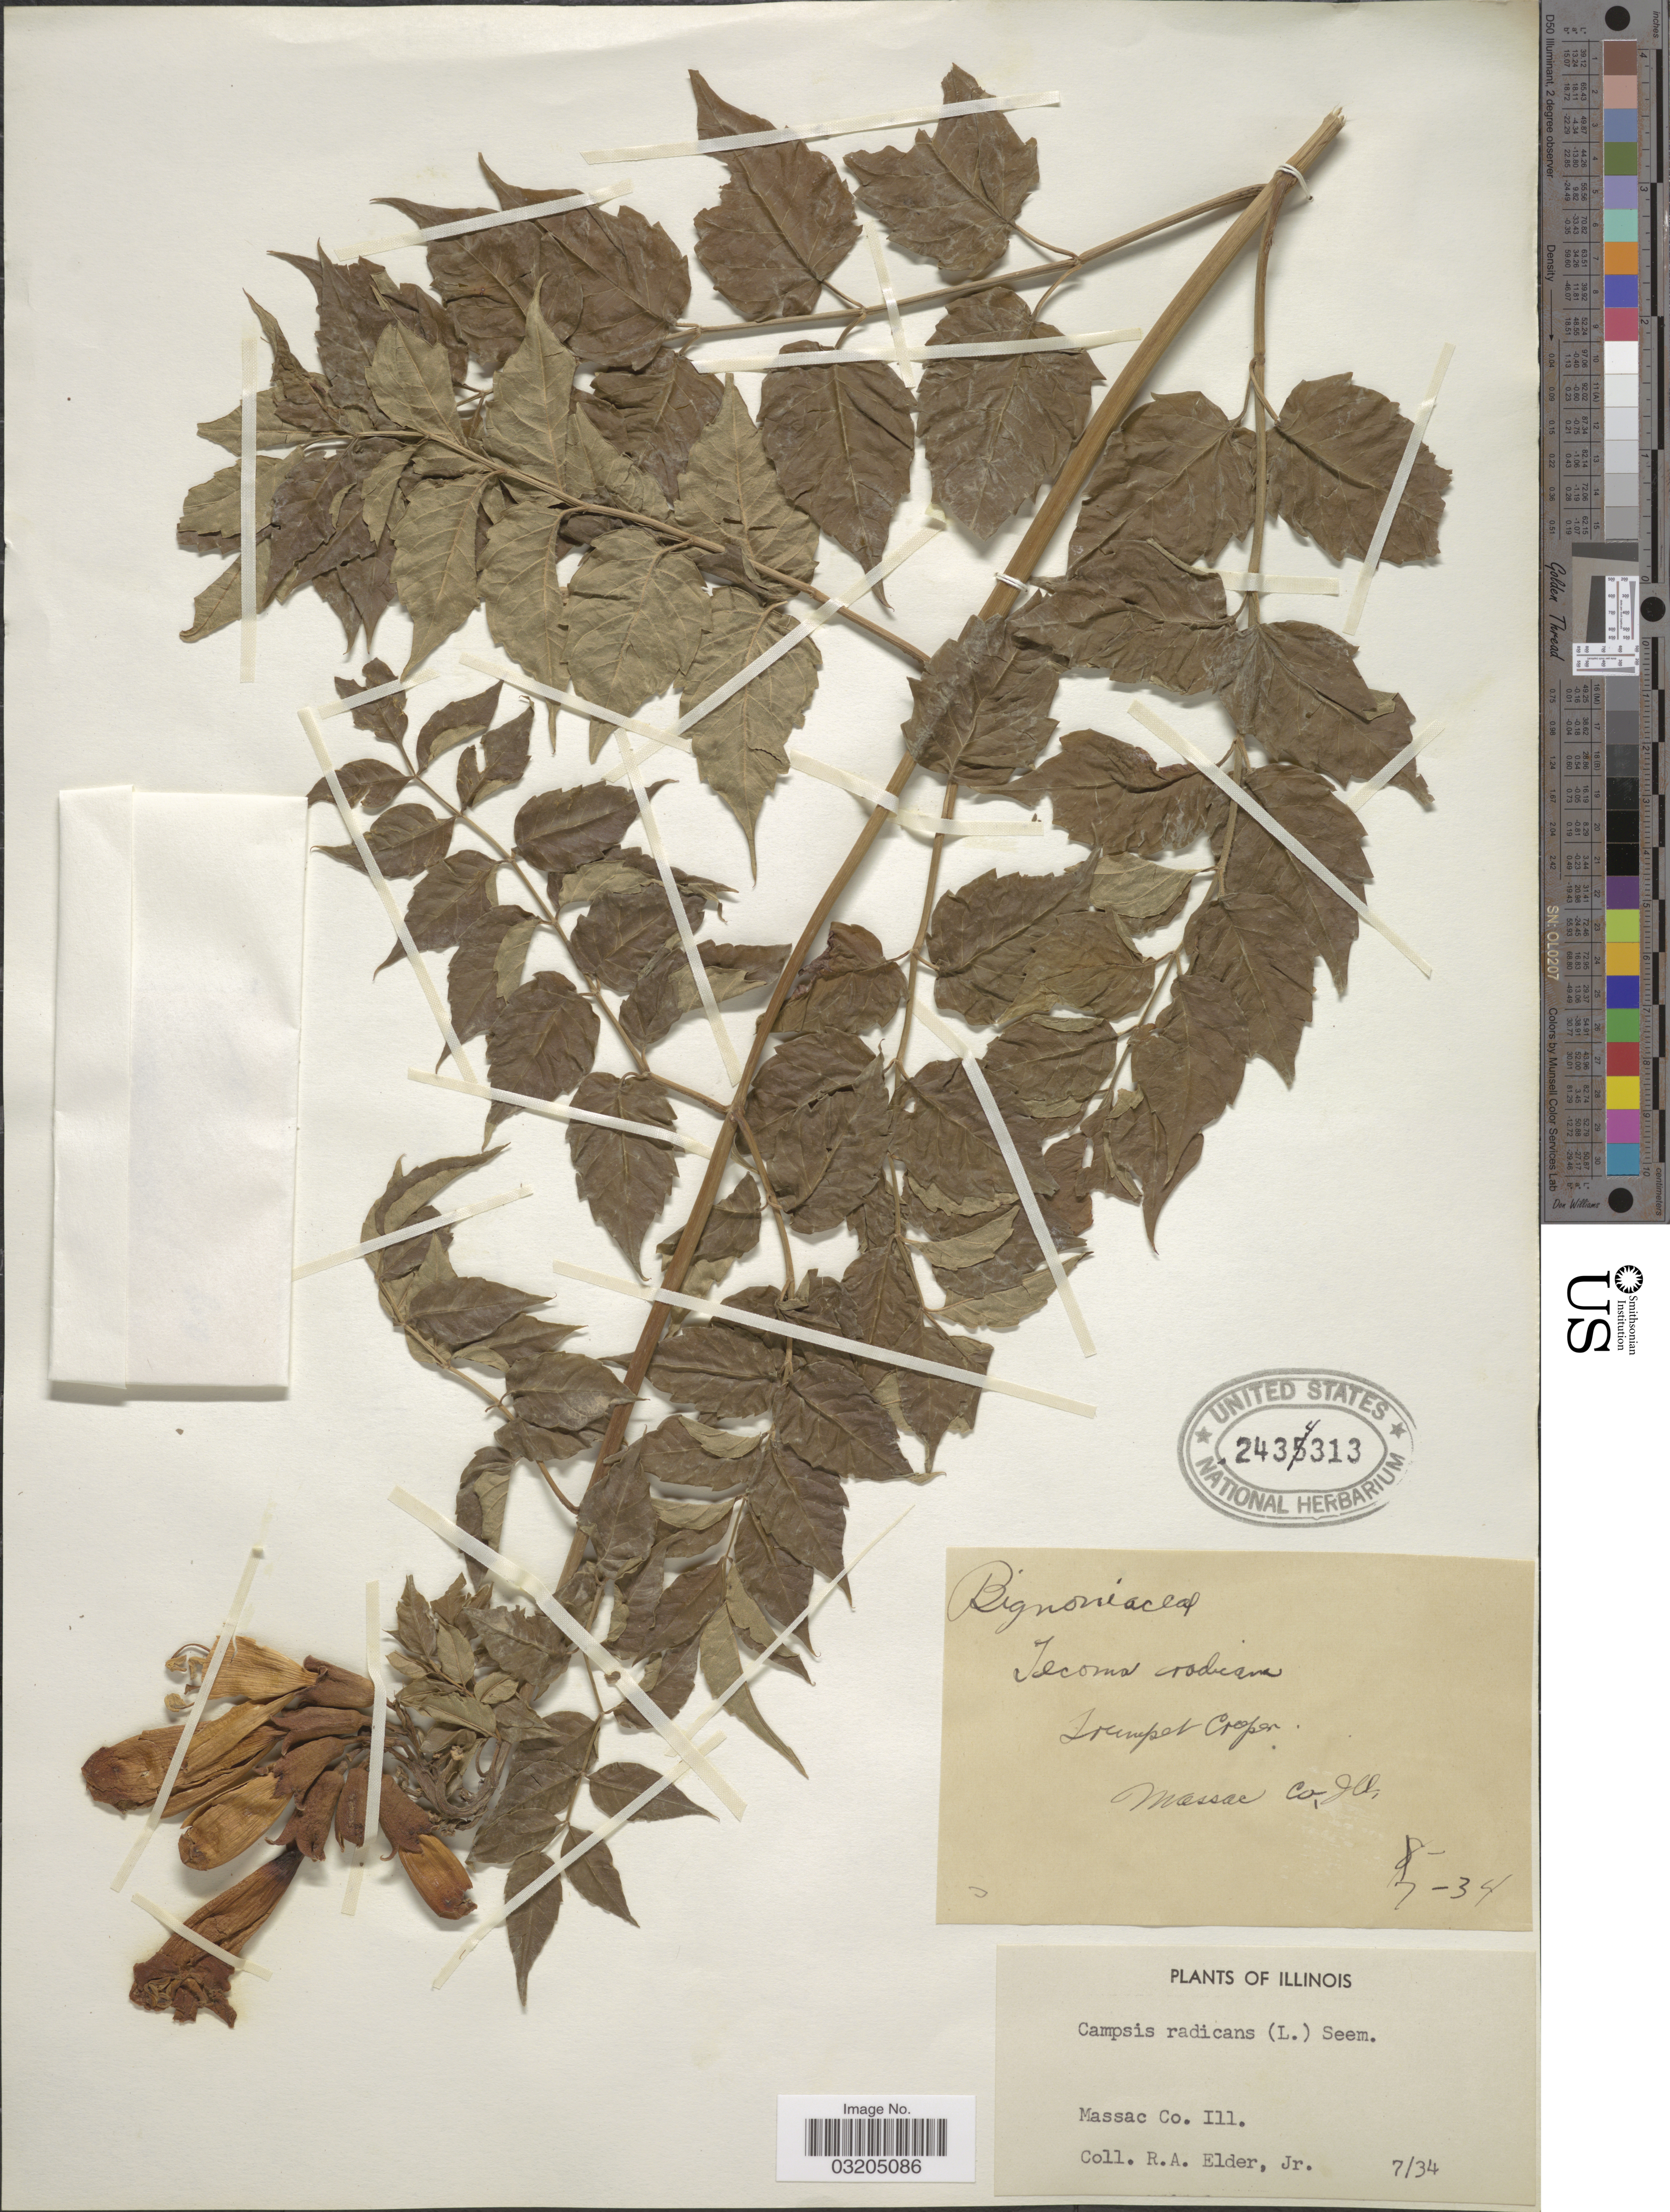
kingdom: Plantae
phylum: Tracheophyta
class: Magnoliopsida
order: Lamiales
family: Bignoniaceae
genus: Campsis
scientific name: Campsis radicans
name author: (L.) Seem.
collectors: R. Elder Jr.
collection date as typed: Transcribed d/m/y: /7/34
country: United States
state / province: Illinois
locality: Massac Co.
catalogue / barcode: US 2434313